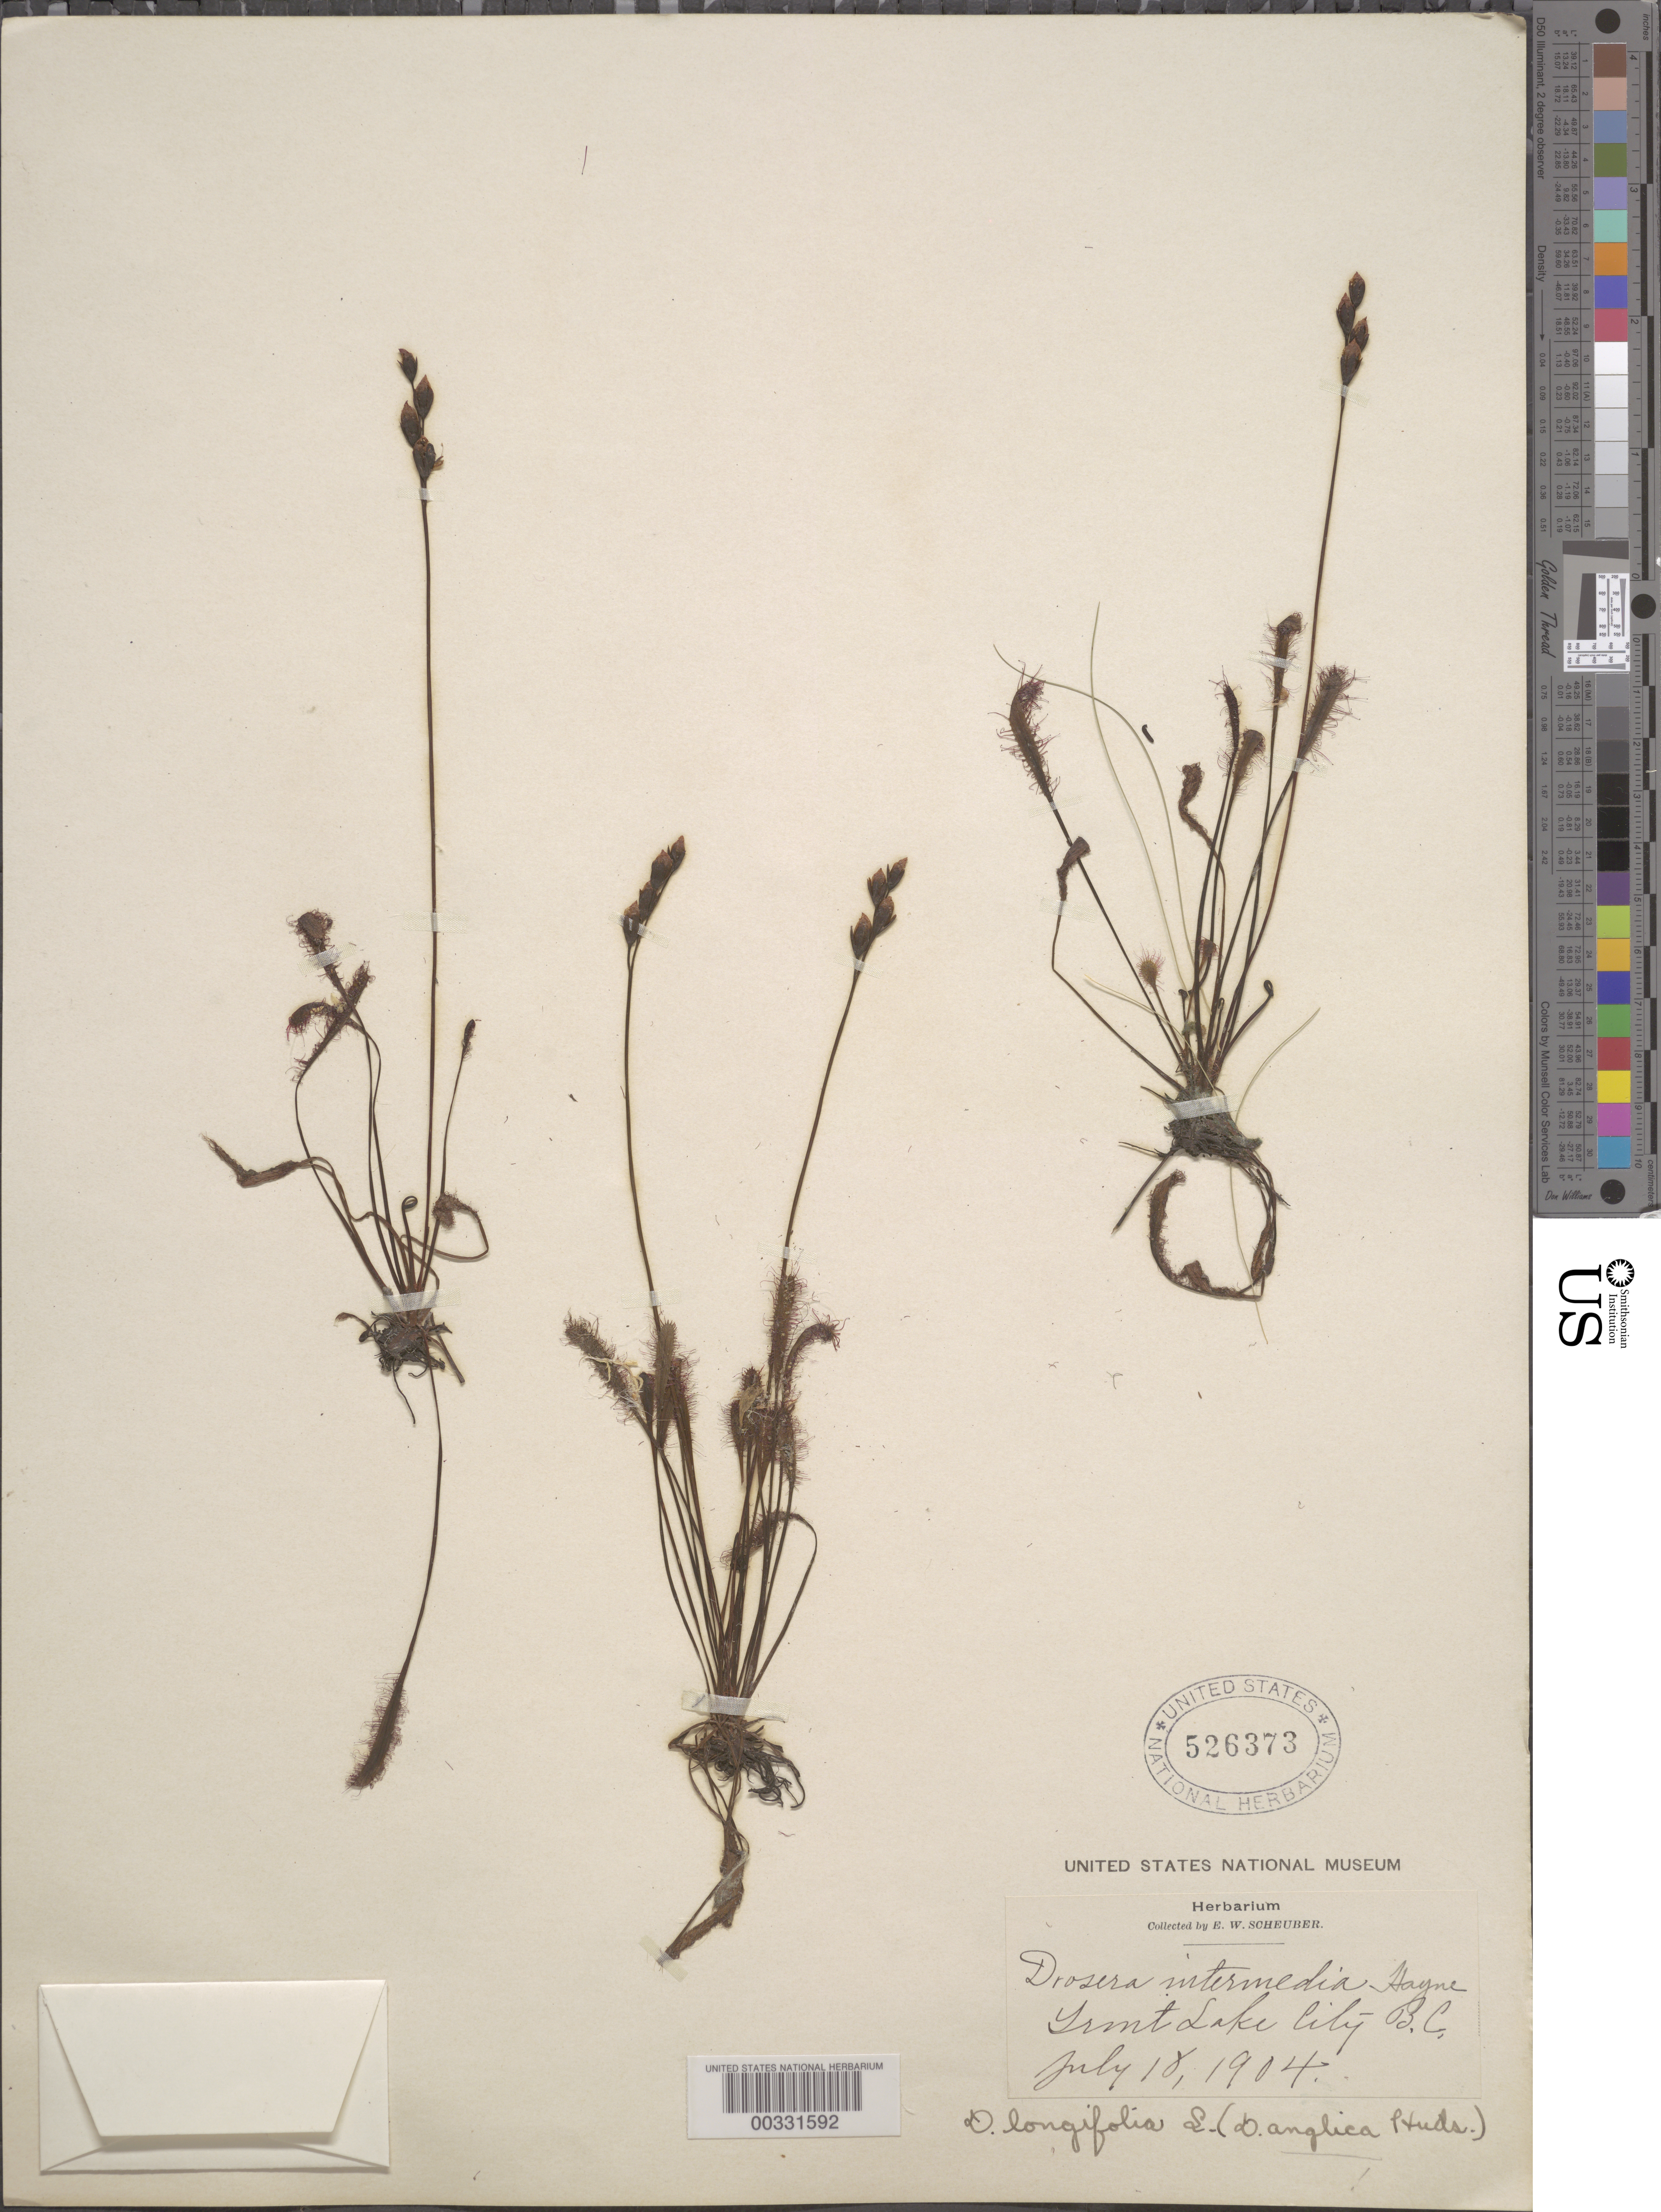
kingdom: Plantae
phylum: Tracheophyta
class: Magnoliopsida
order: Caryophyllales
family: Droseraceae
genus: Drosera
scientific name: Drosera anglica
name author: Huds.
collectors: E. Scheuber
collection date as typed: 18 Jul 1904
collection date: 1904-07-18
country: Canada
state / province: British Columbia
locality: Trout Lake City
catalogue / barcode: US 526373